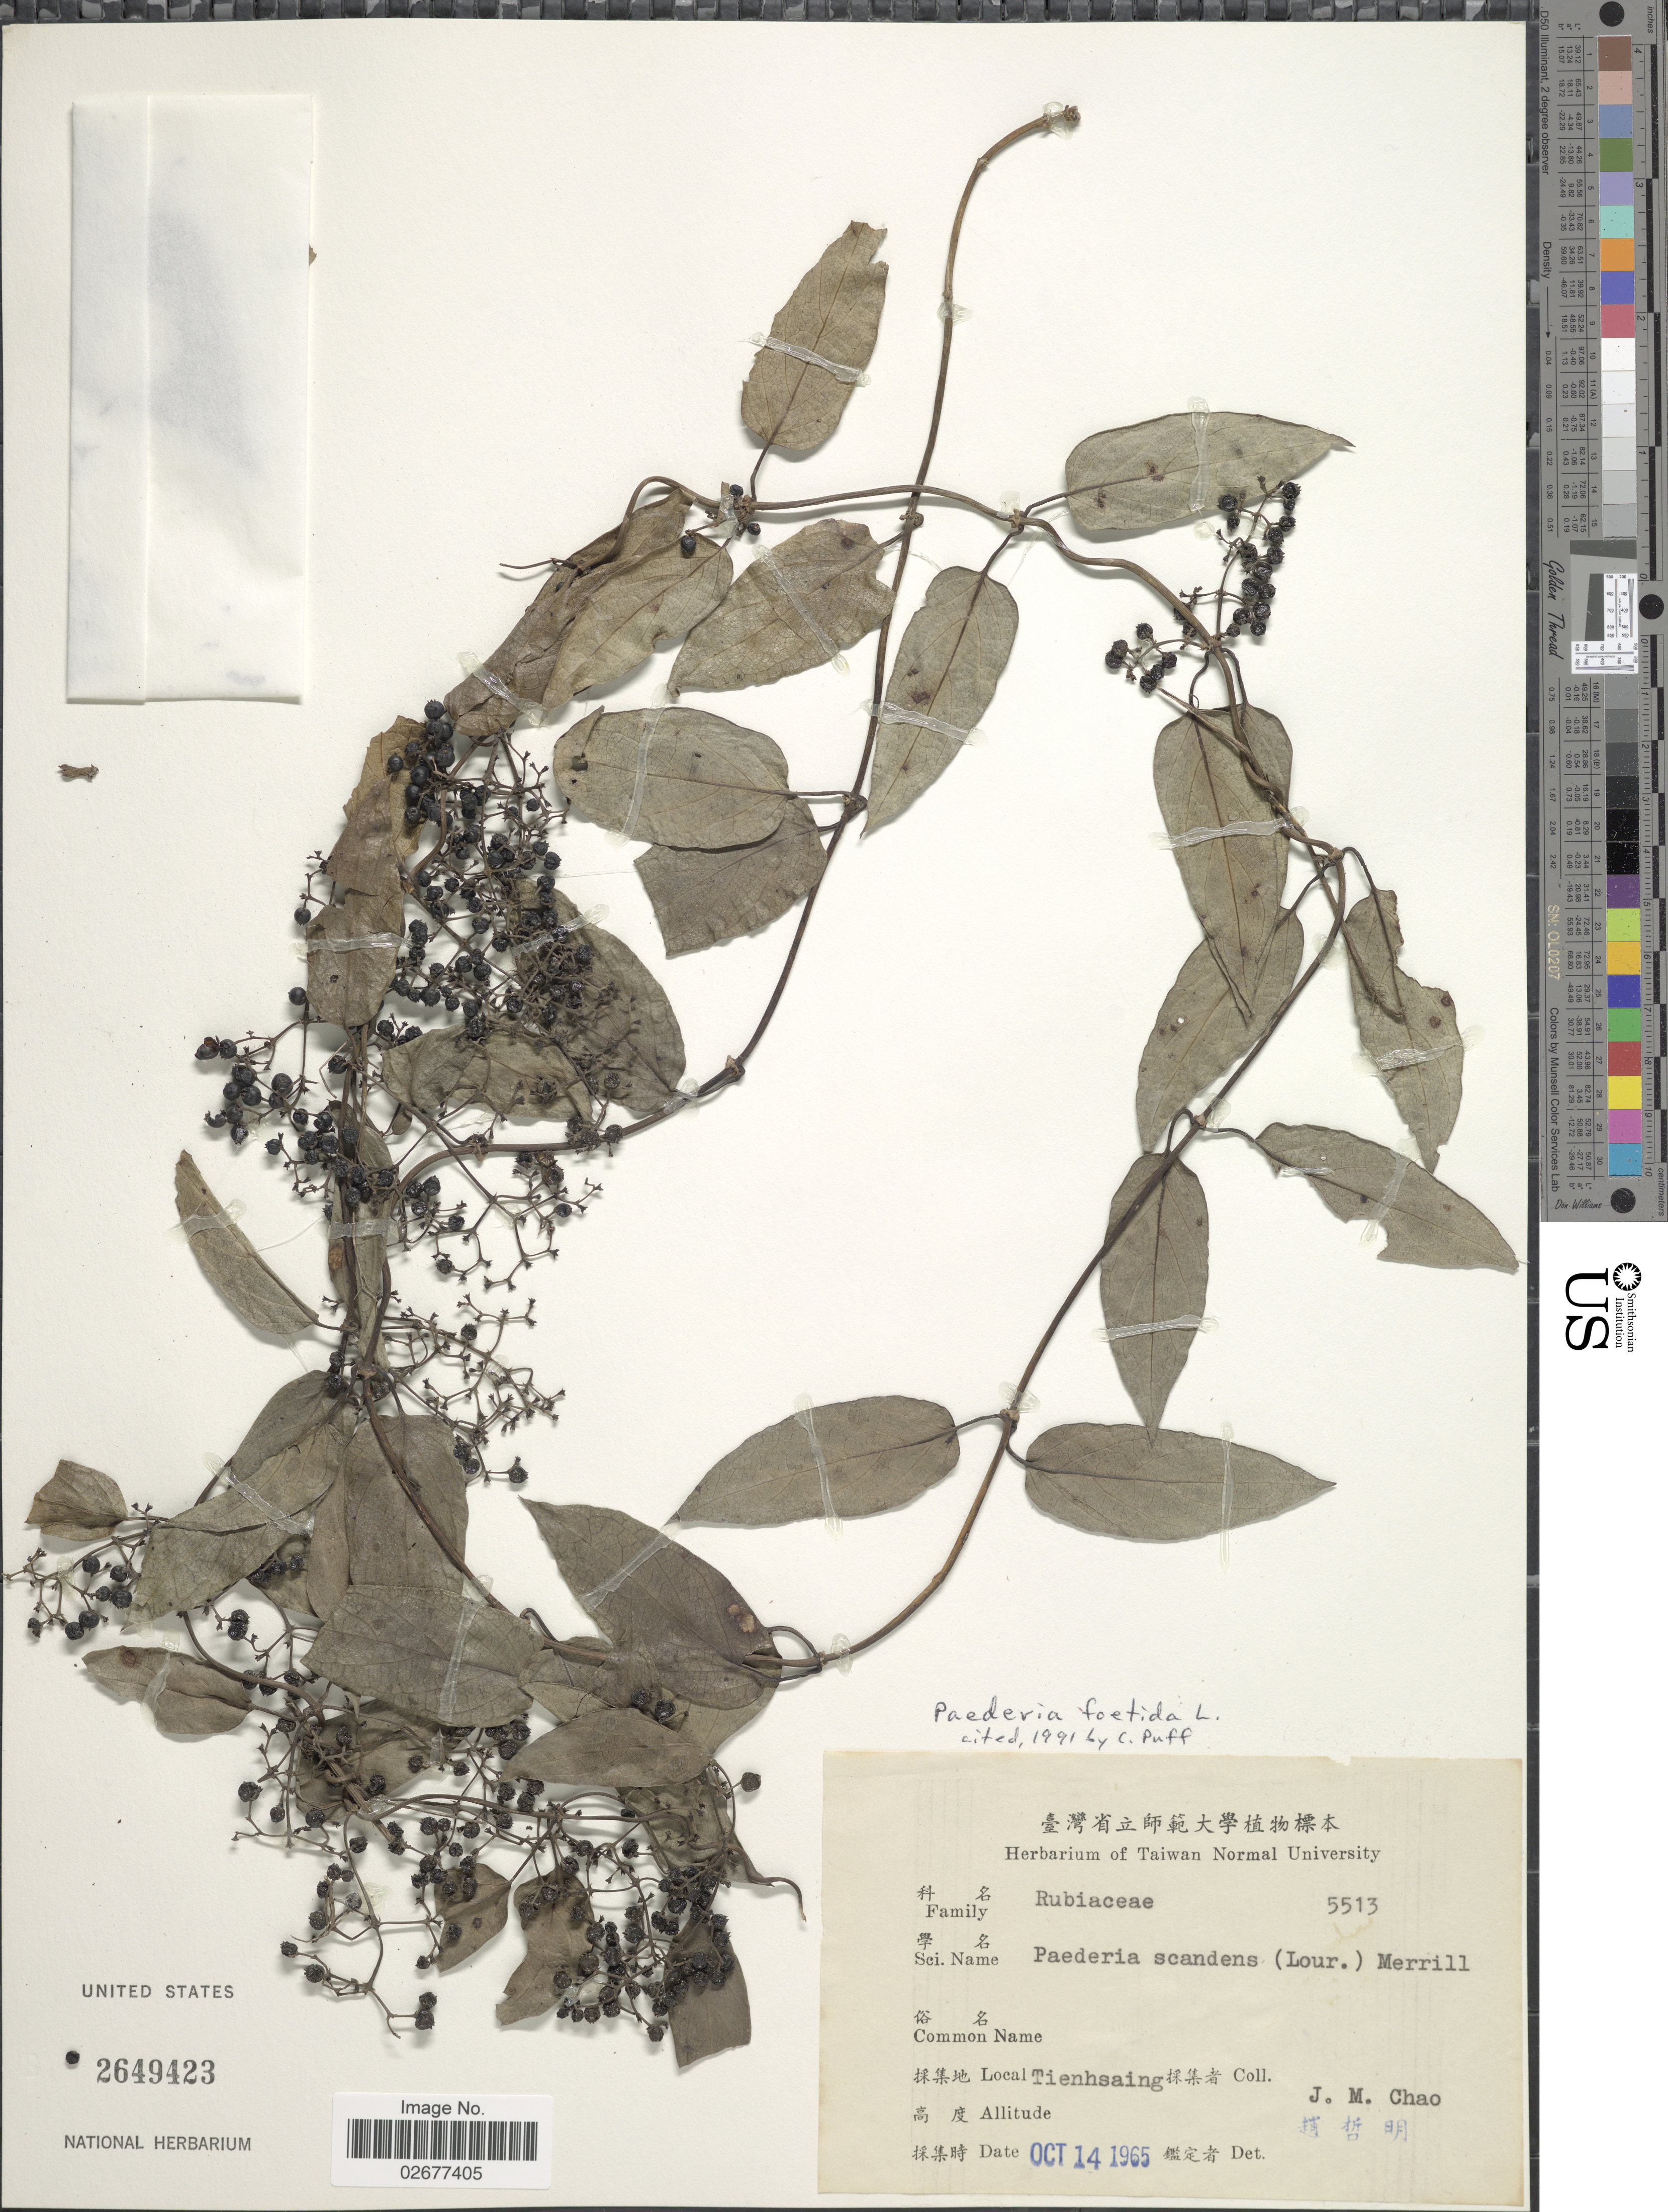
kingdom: Plantae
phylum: Tracheophyta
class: Magnoliopsida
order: Gentianales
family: Rubiaceae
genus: Paederia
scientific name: Paederia foetida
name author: L.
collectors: J. Chao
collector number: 5513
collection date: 1965-10-14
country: Taiwan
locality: Tienhsaing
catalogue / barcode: US 2649423